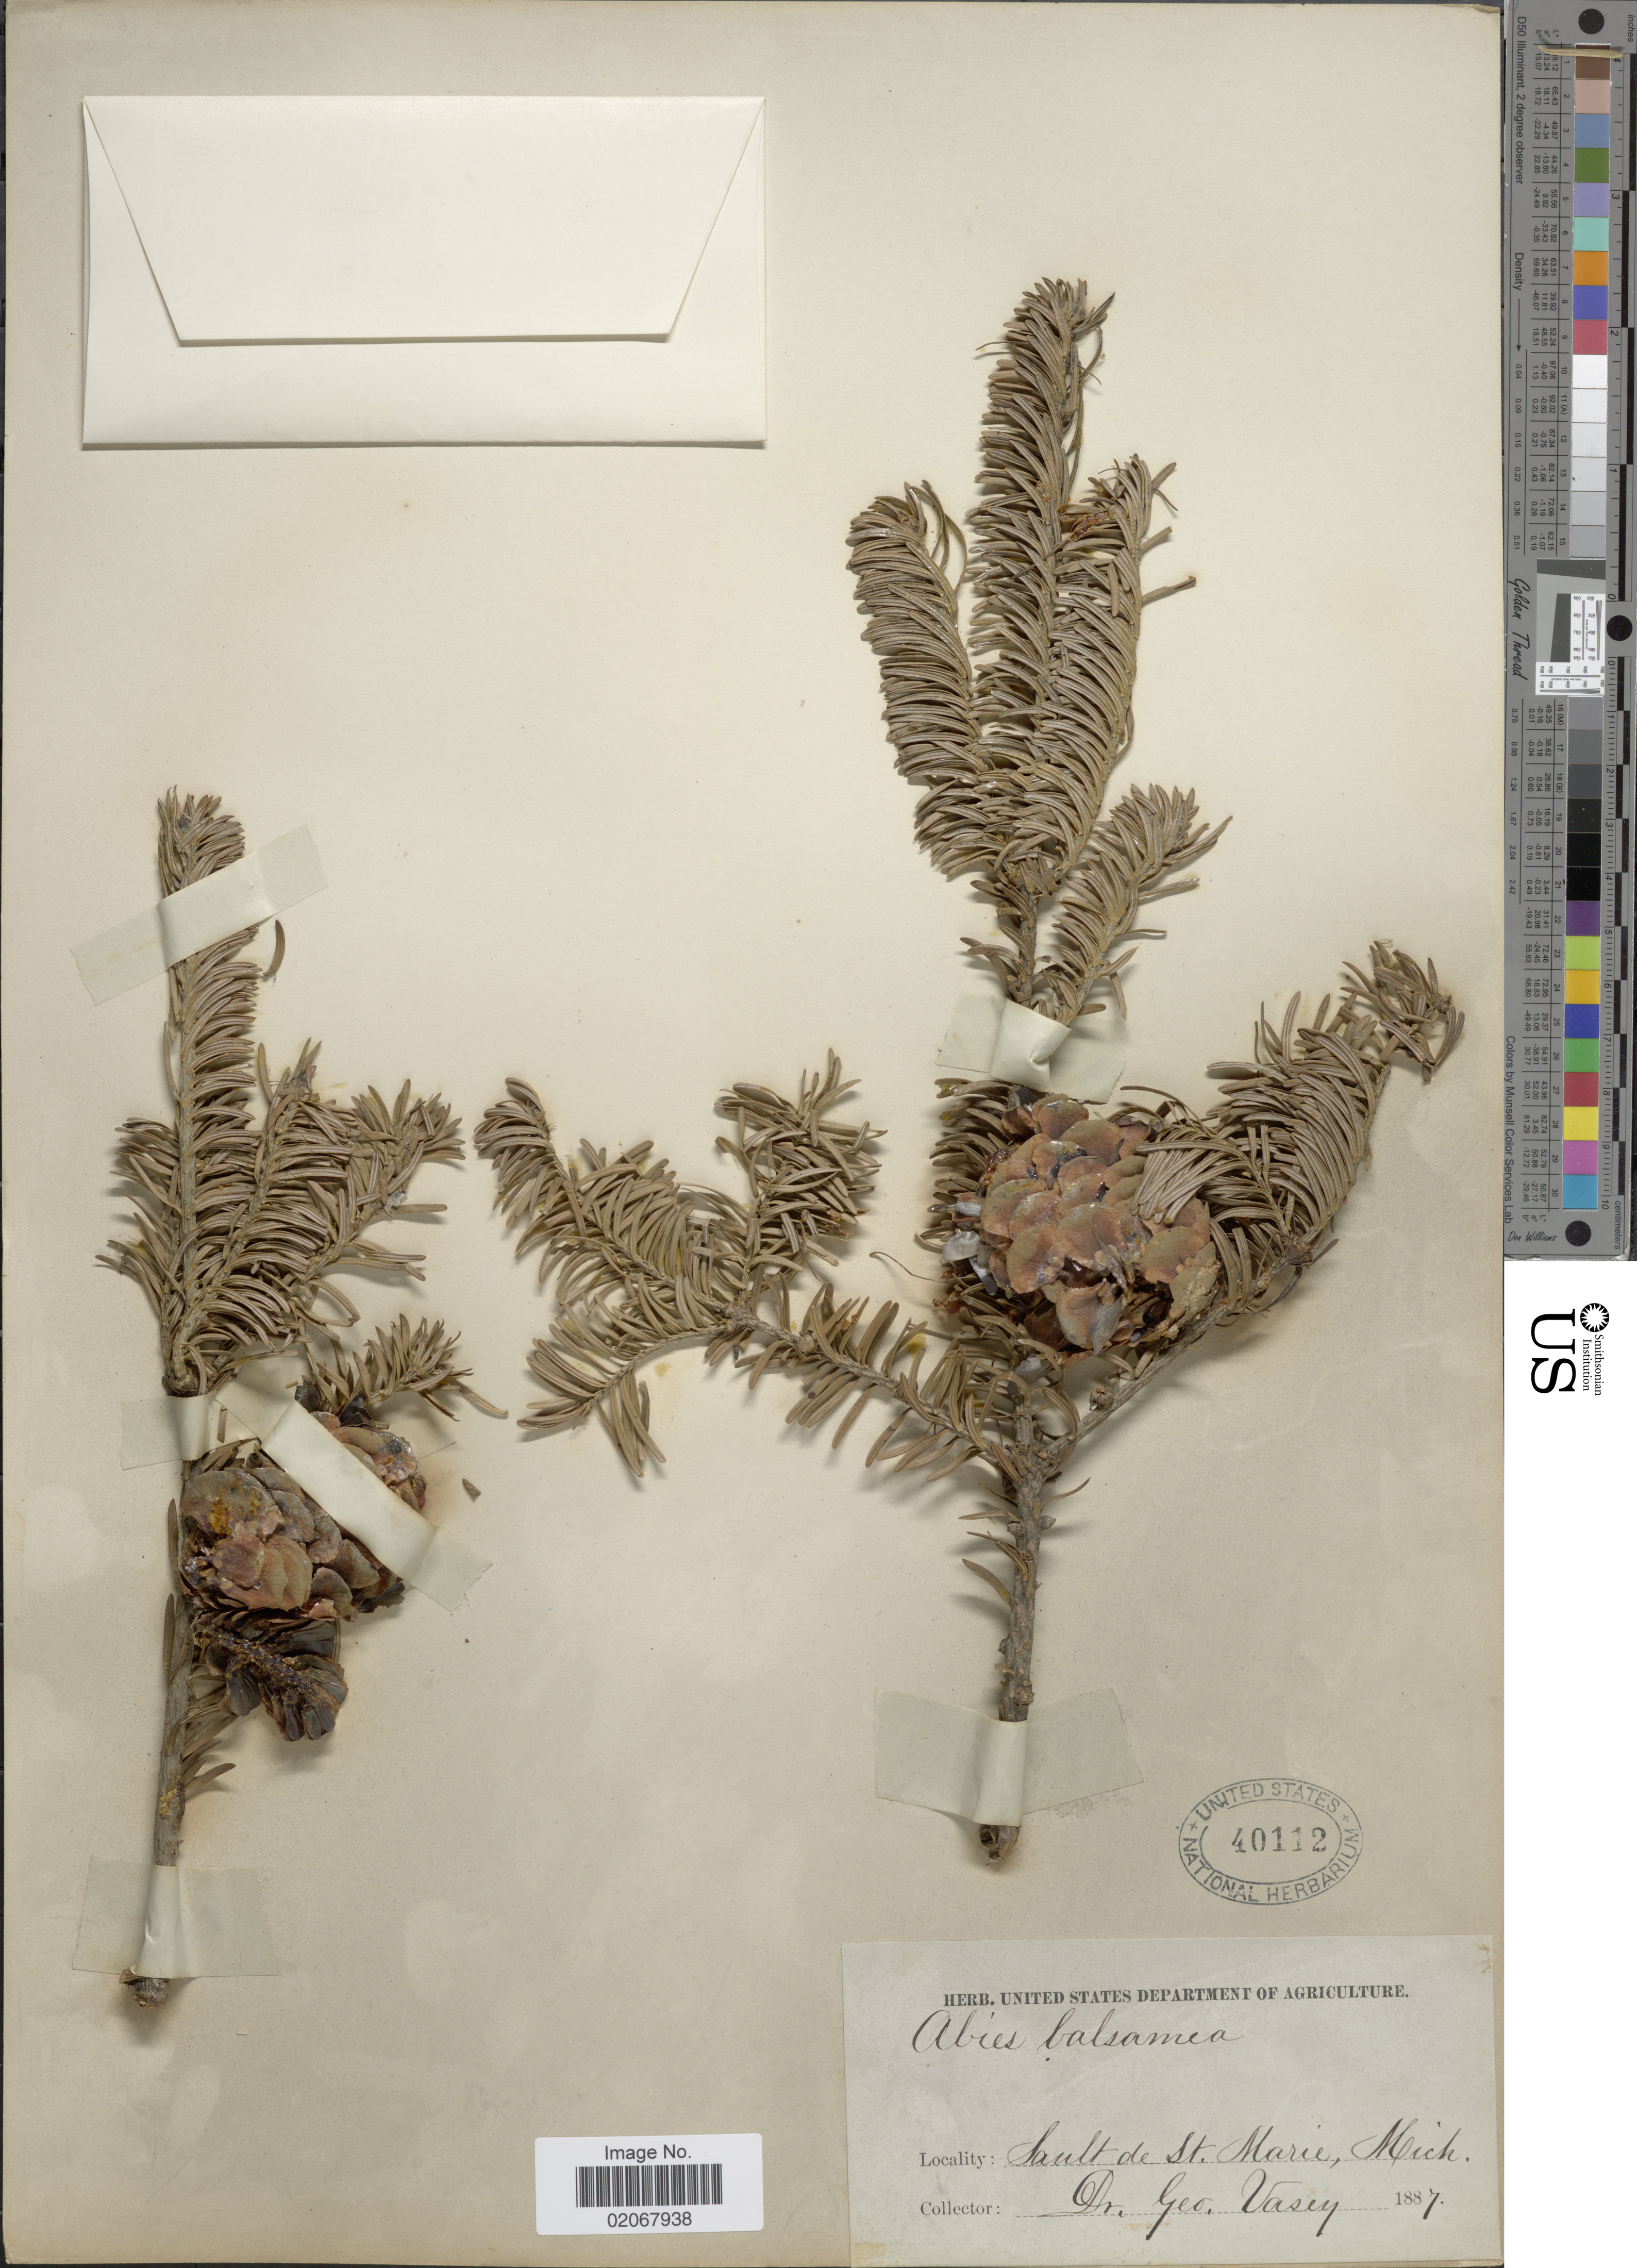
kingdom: Plantae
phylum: Tracheophyta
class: Pinopsida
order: Pinales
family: Pinaceae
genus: Abies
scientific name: Abies balsamea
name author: (L.) Mill.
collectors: G. Vasey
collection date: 1887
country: United States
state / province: Michigan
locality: Sault de St. Marie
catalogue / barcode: US 40112